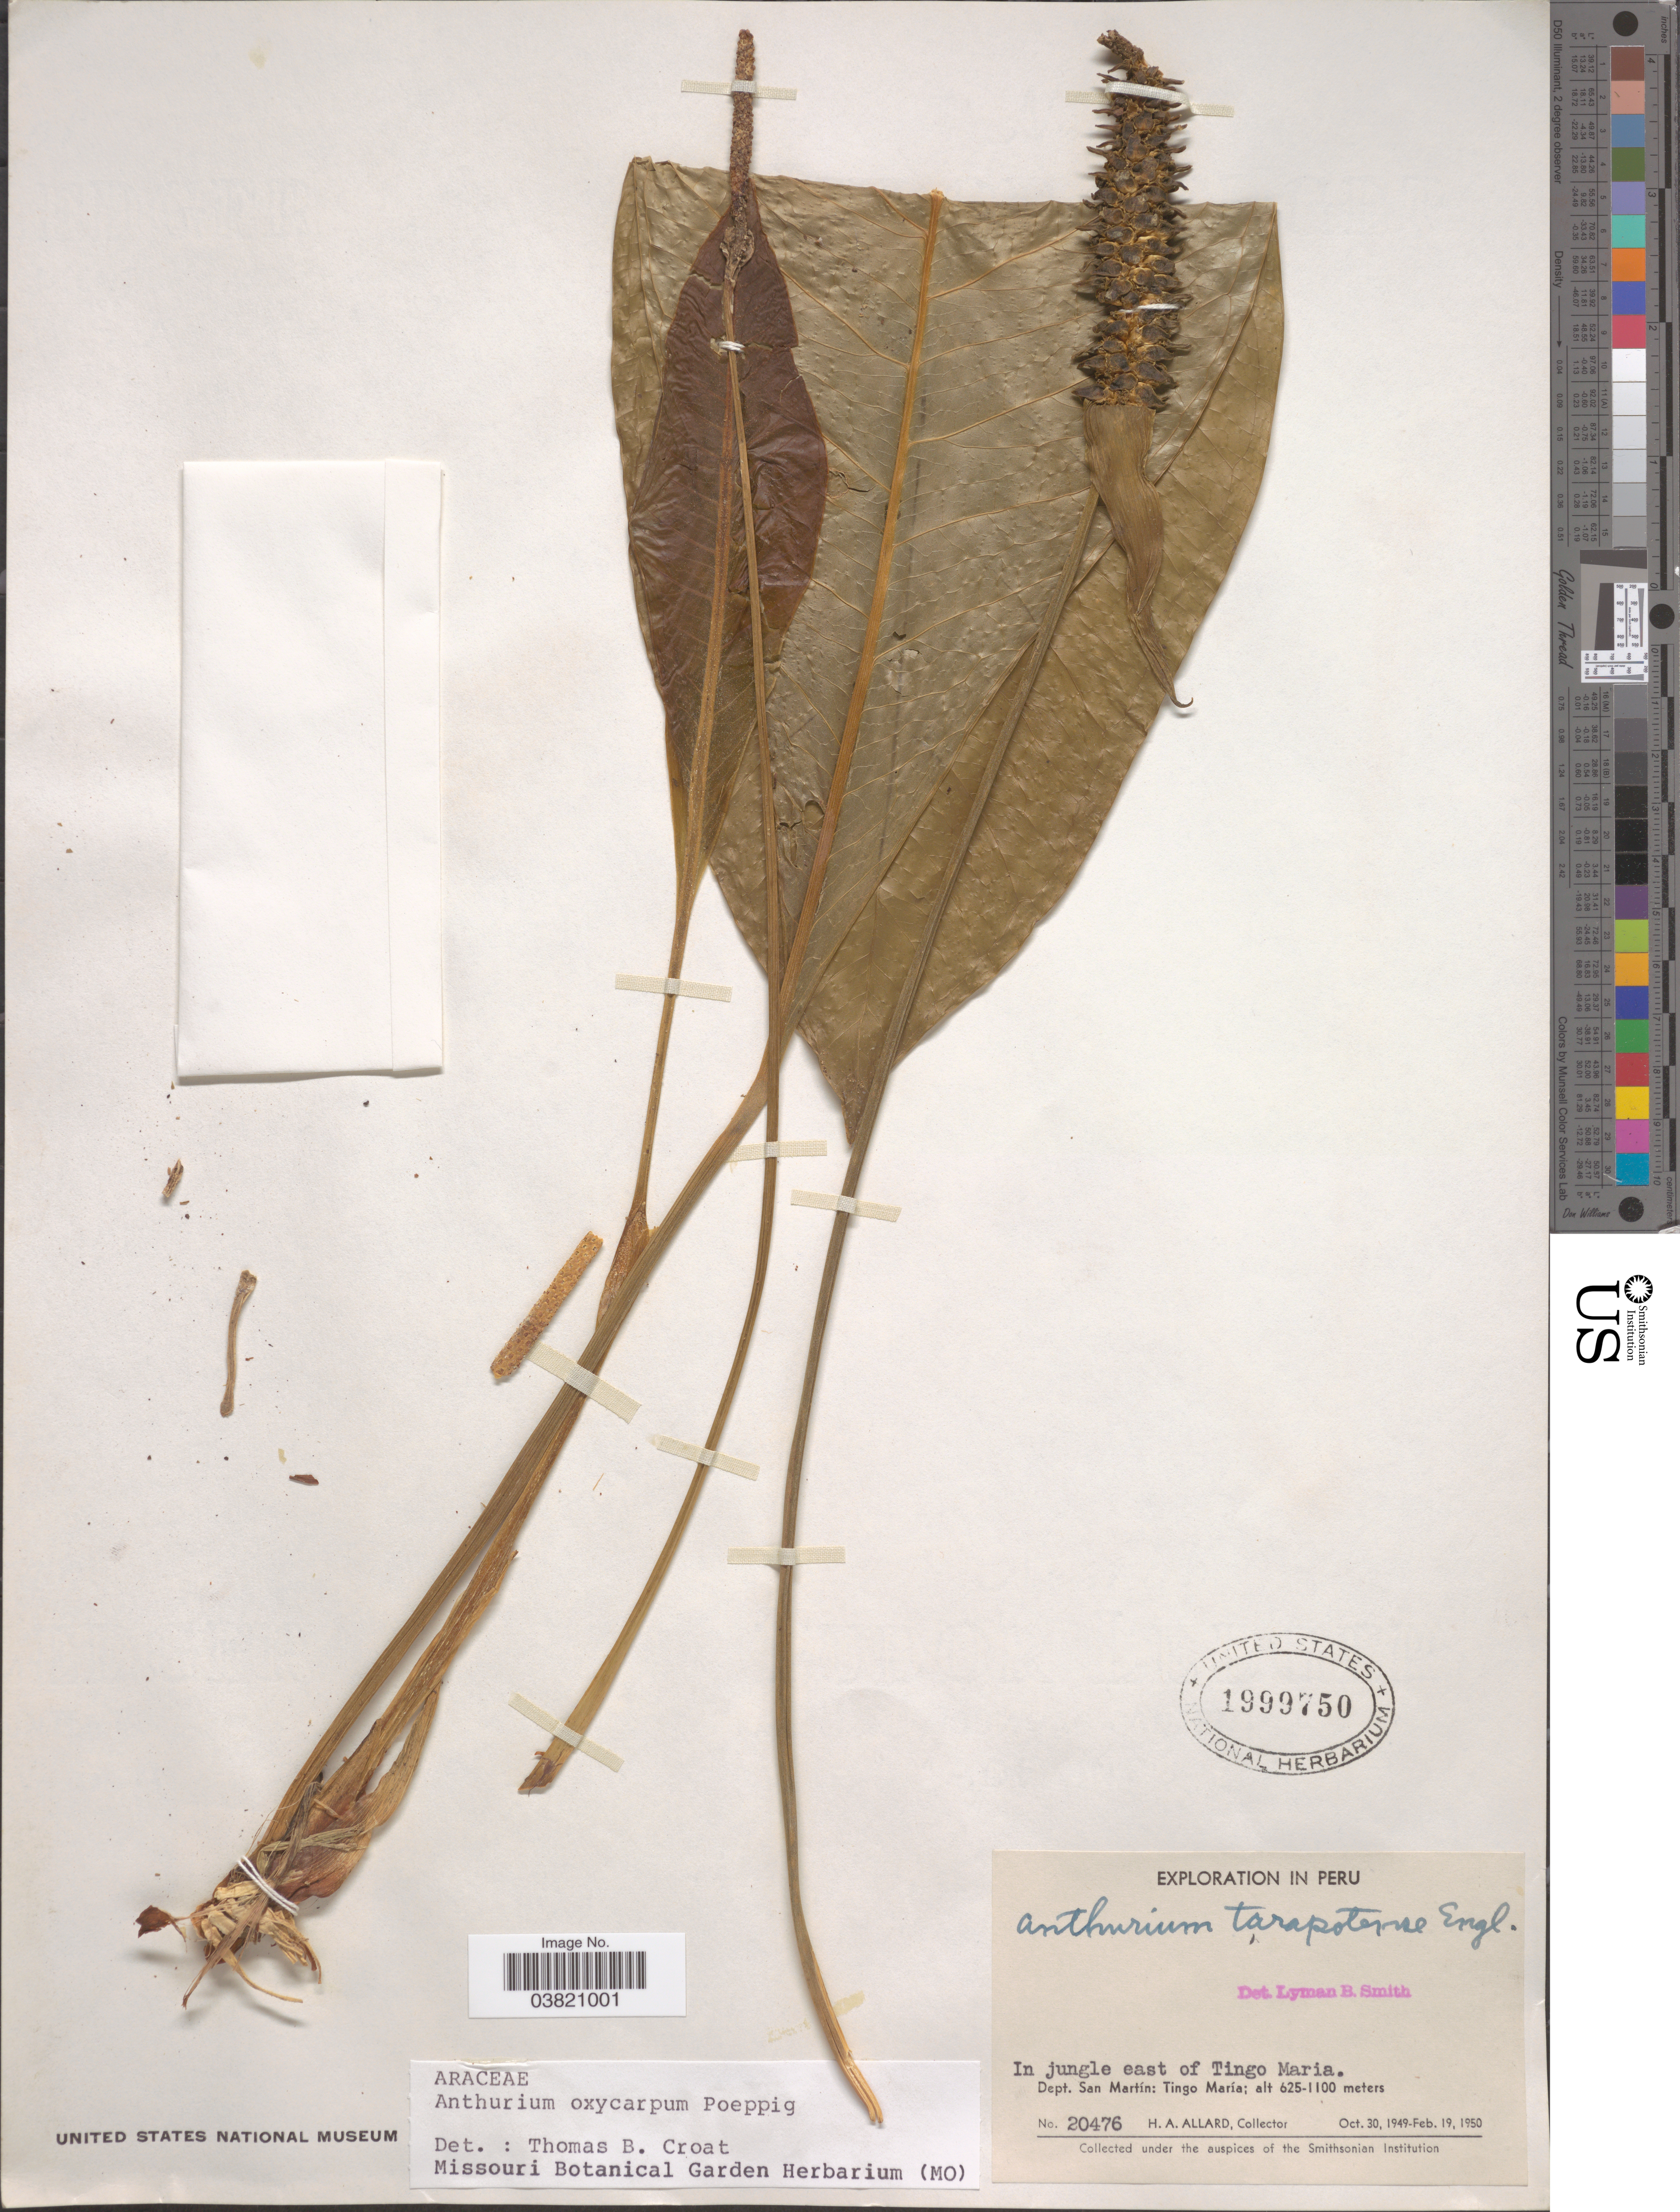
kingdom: Plantae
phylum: Tracheophyta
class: Liliopsida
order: Alismatales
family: Araceae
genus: Anthurium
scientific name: Anthurium oxycarpum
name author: Poepp.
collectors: H. A. Allard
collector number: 20476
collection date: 1949-10-30/1950-02-19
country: Peru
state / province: San Martín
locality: In jungle east of Tingo Maria. Dept. San Martín: Tingo María.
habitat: in jungle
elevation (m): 625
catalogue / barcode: US 1999750